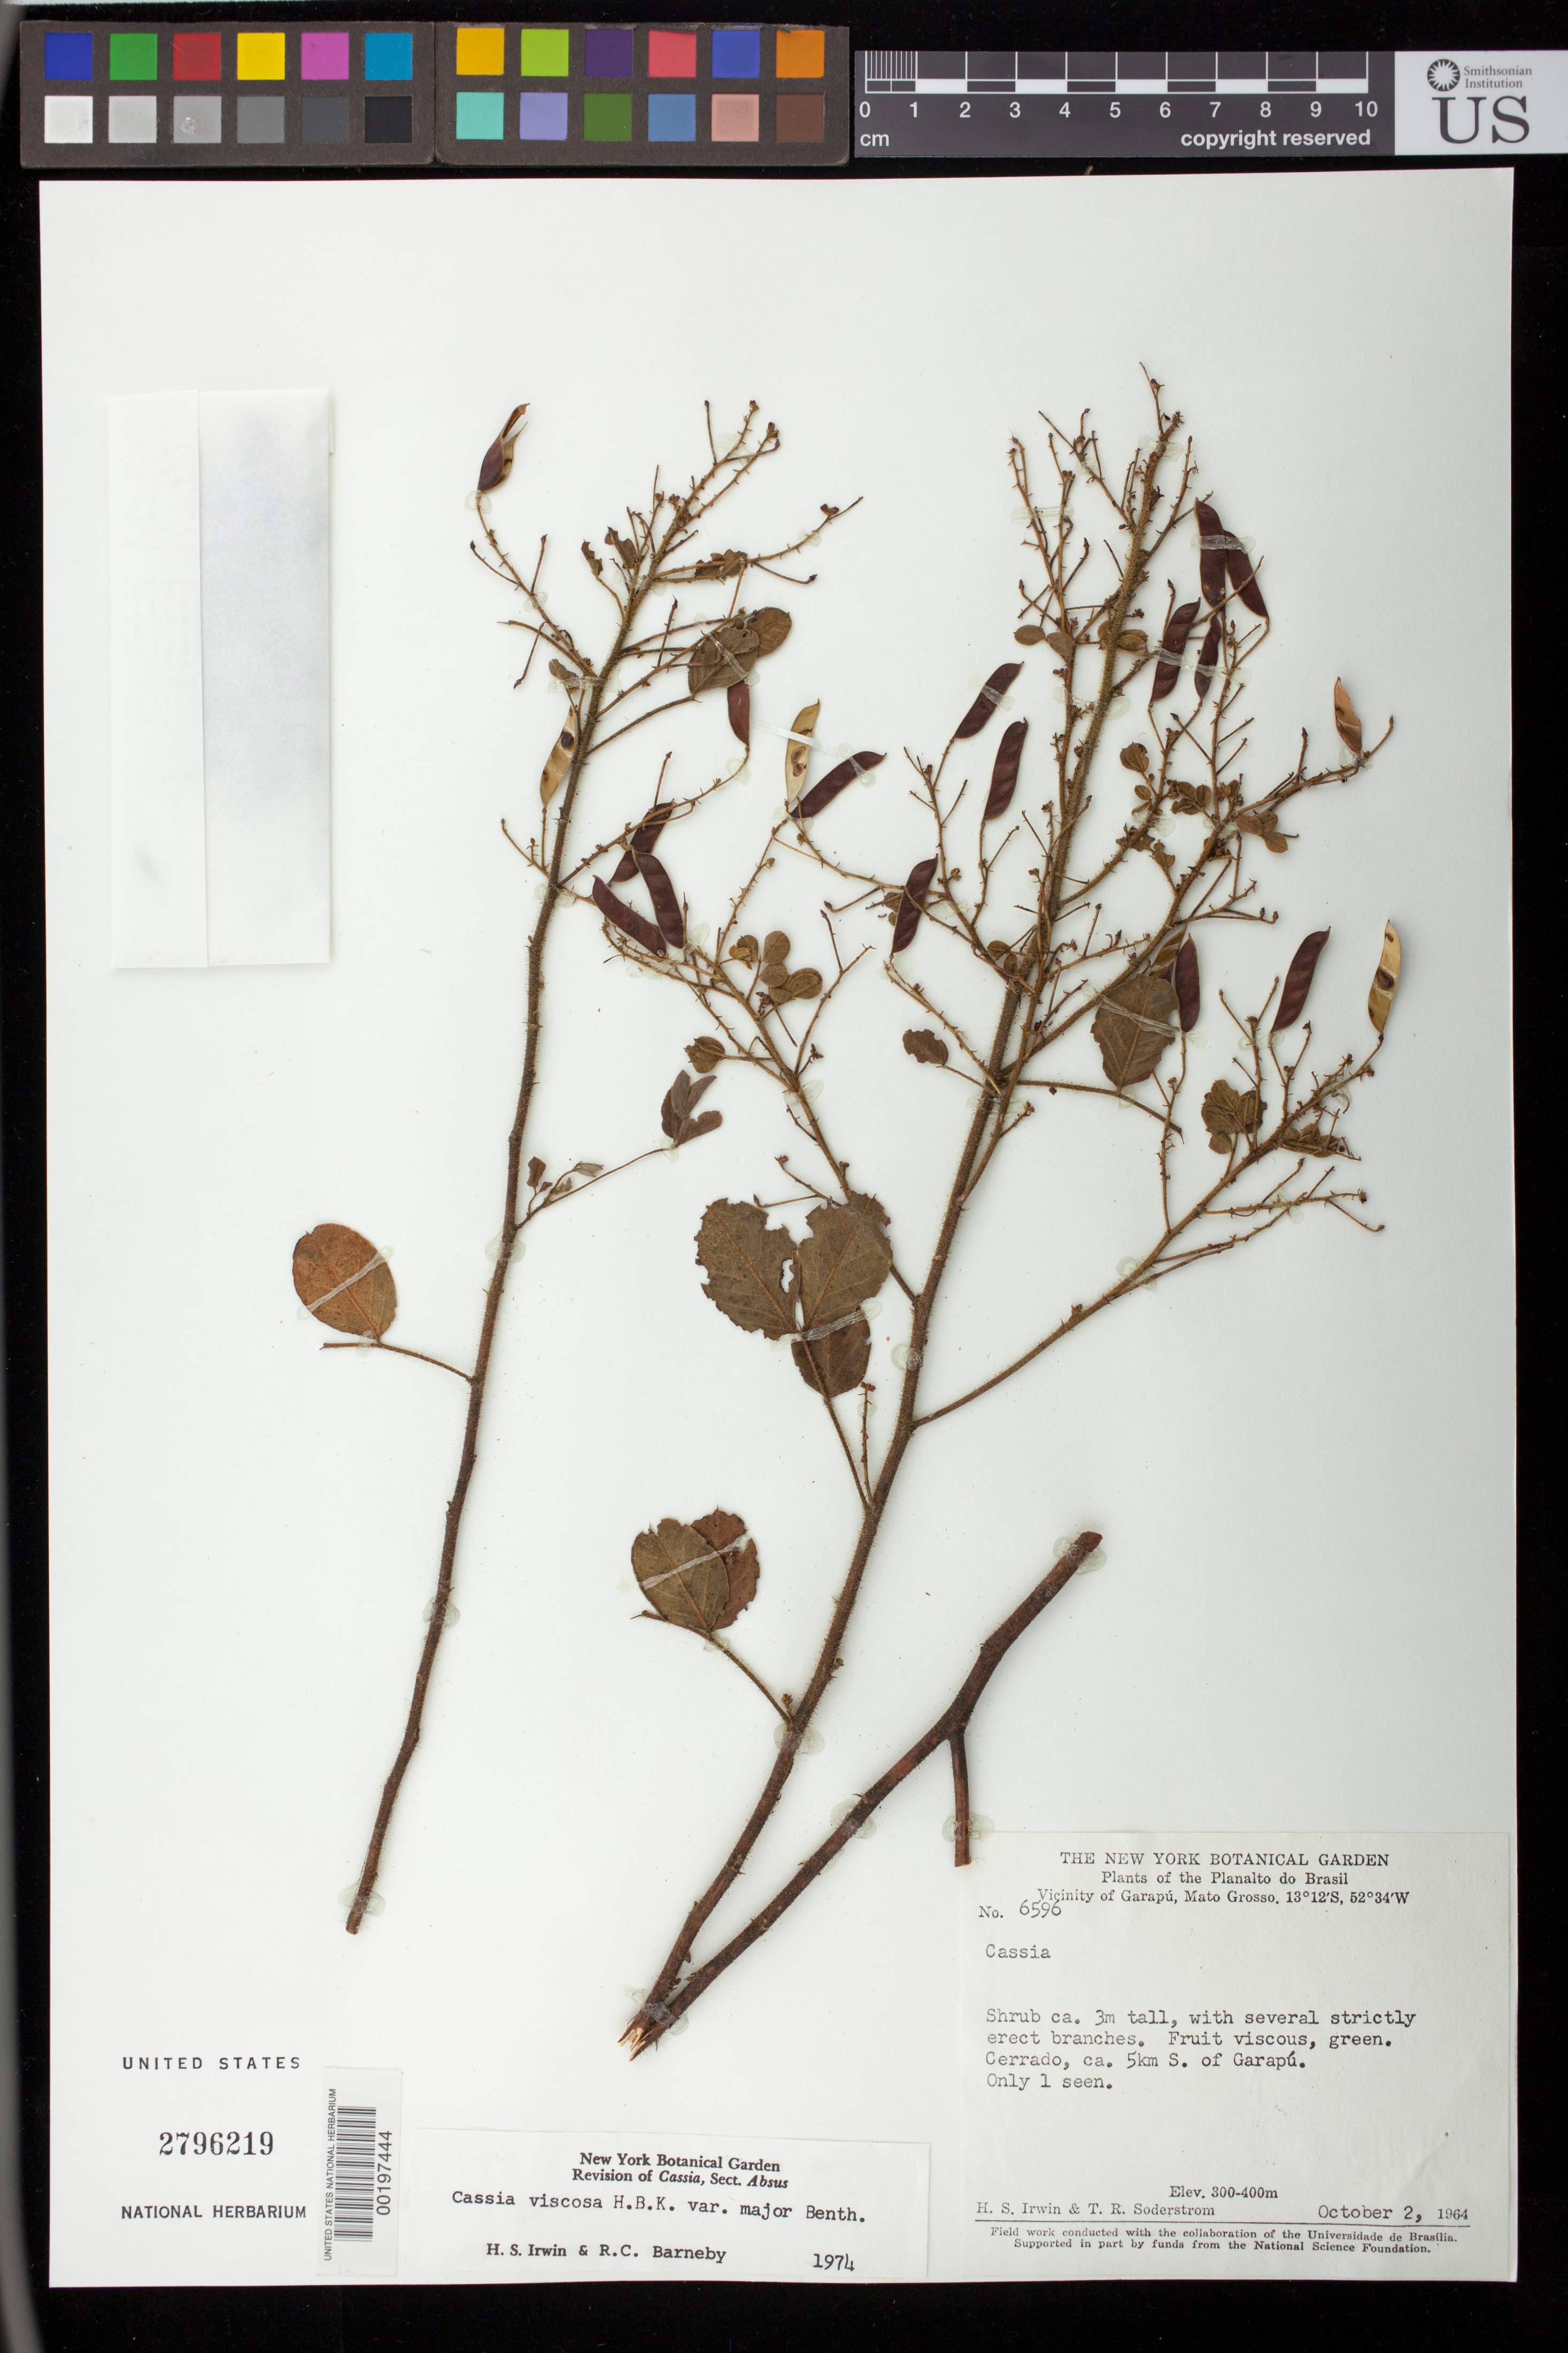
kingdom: Plantae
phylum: Tracheophyta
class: Magnoliopsida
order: Fabales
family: Fabaceae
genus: Chamaecrista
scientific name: Chamaecrista viscosa var. major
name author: (Benth.) H.S. Irwin & Barneby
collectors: H. Irwin & T. R. Soderstrom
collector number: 6596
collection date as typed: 02 Oct 1964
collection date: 1964-10-02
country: Brazil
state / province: Mato Grosso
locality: Planalto do Brasil; Ca. 5 km S. of Garapu.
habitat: Cerrado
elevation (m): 300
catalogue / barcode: US 2796219